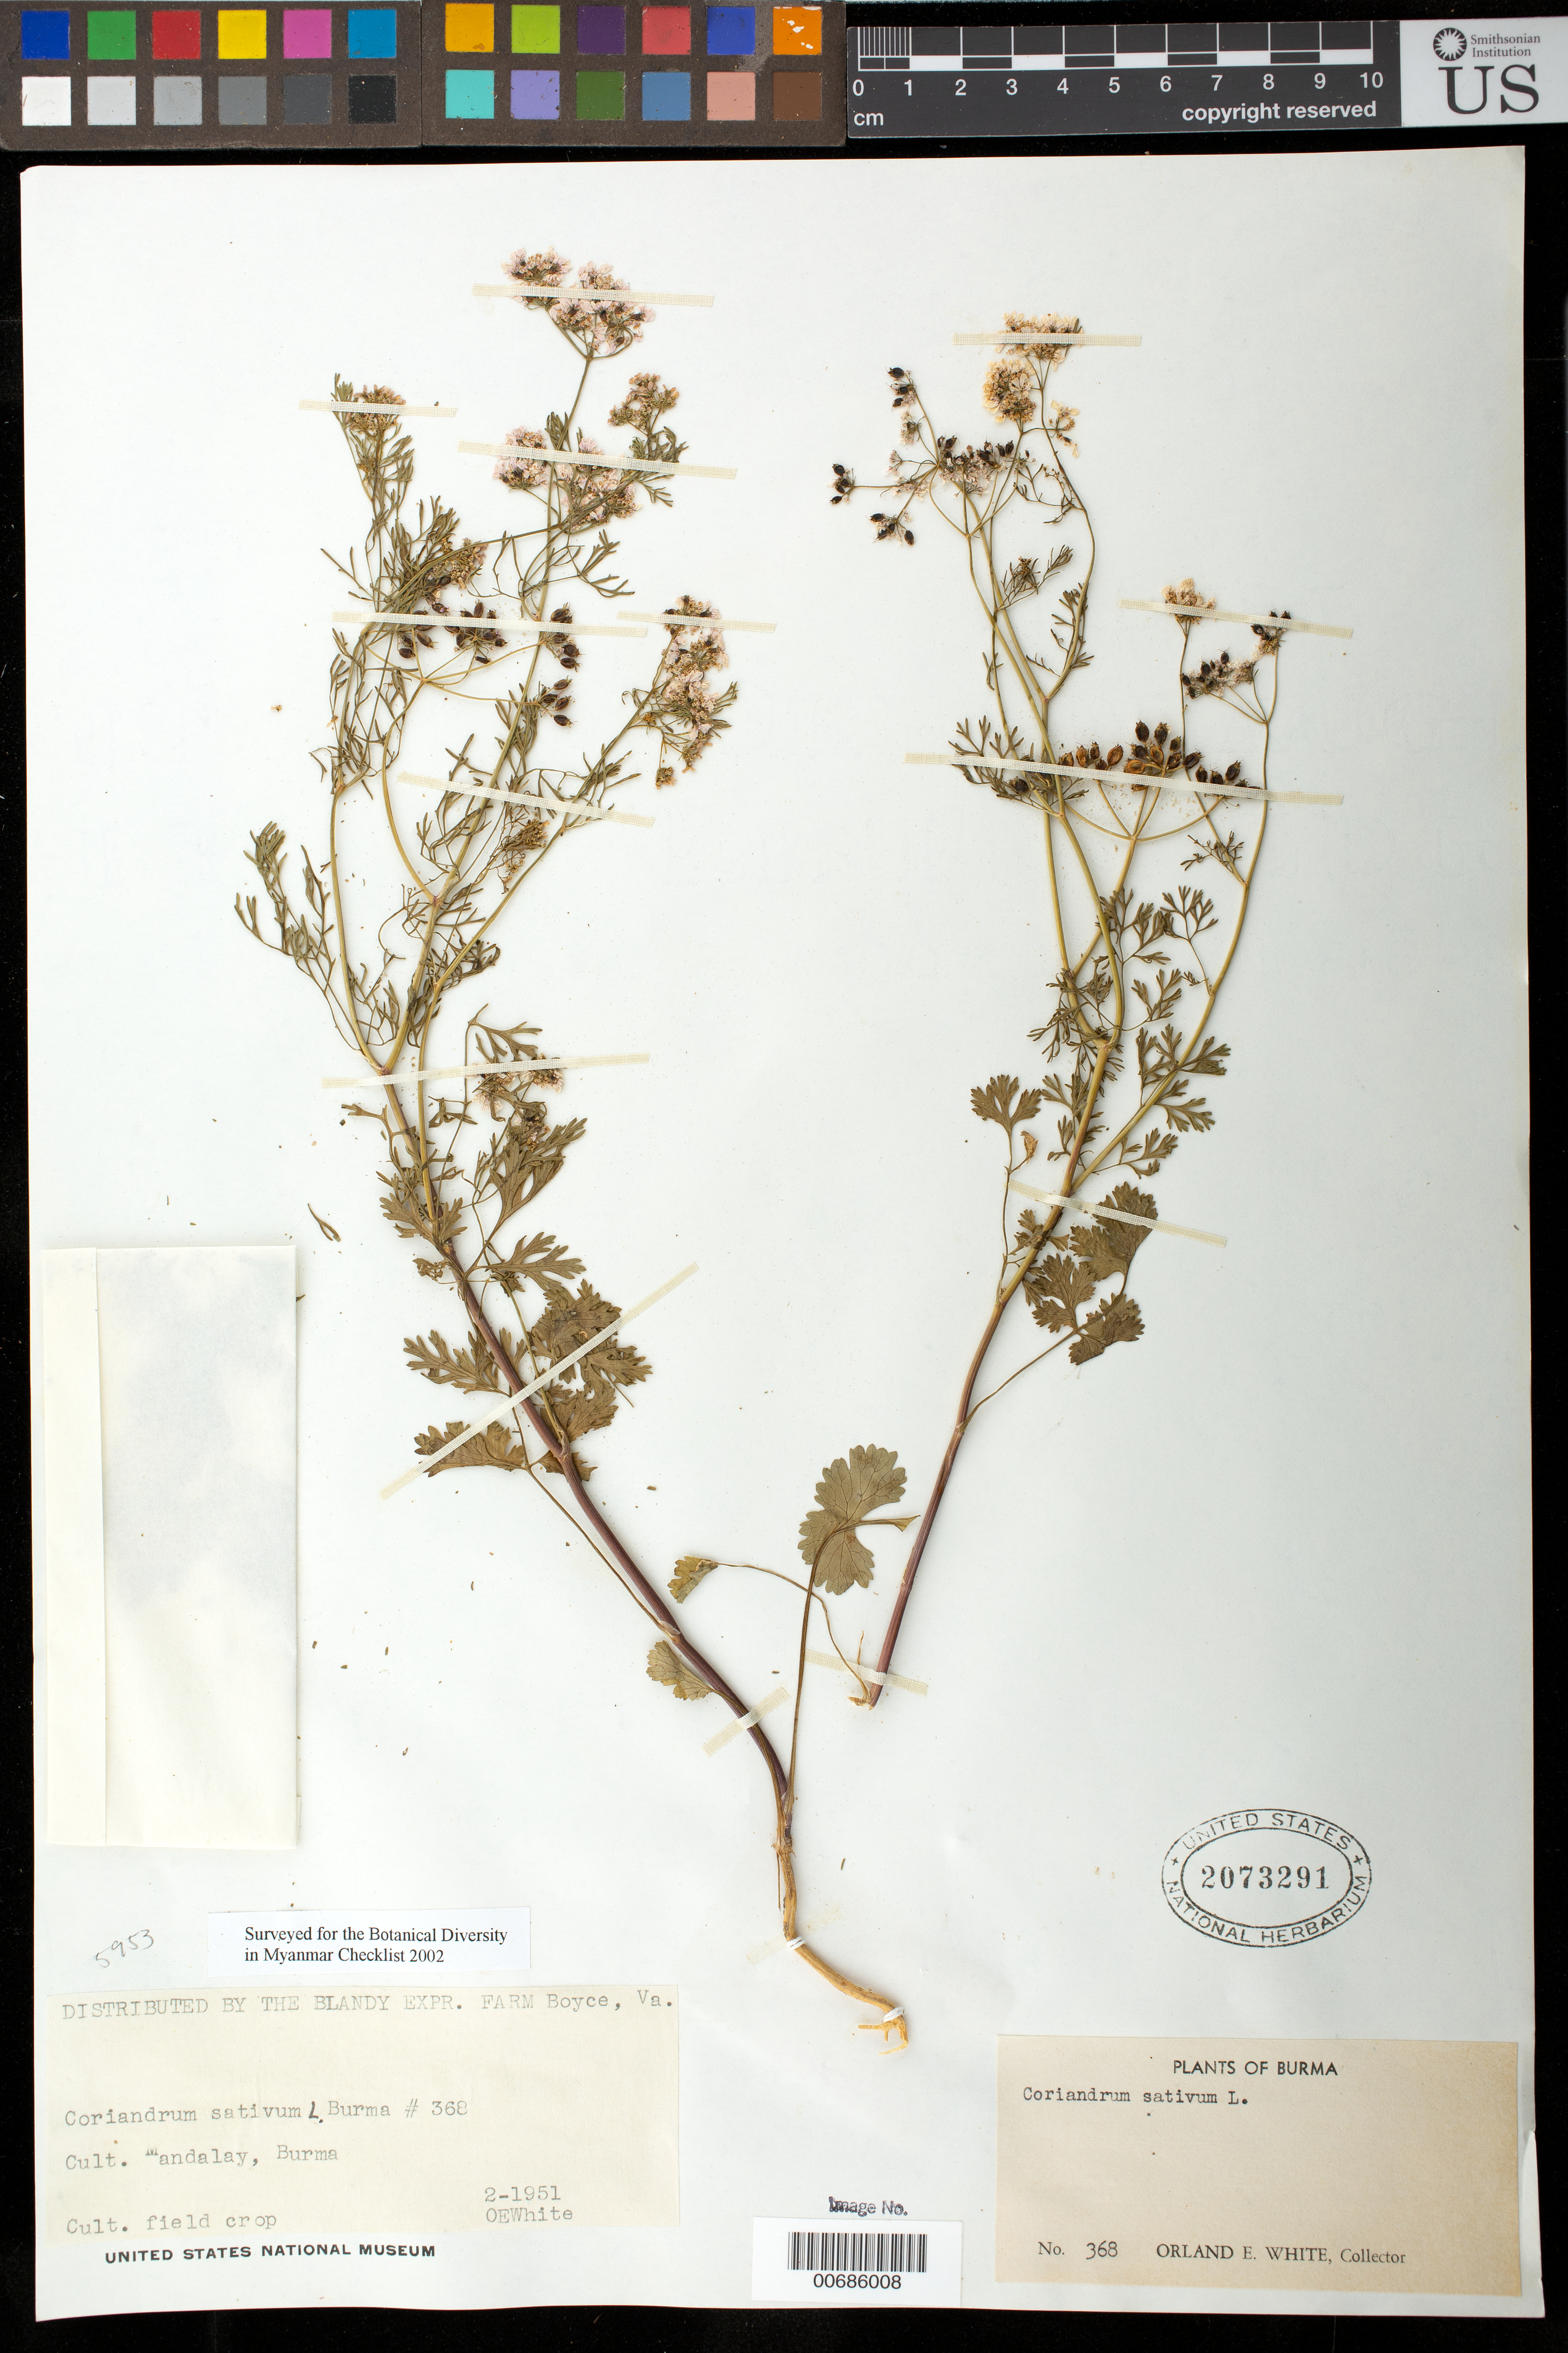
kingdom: Plantae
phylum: Tracheophyta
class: Magnoliopsida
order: Apiales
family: Apiaceae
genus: Coriandrum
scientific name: Coriandrum sativum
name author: L.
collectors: O. E. White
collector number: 368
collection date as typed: Feb 1951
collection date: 1951-02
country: Myanmar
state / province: Mandalay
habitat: Cultivated field crop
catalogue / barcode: US 2073291